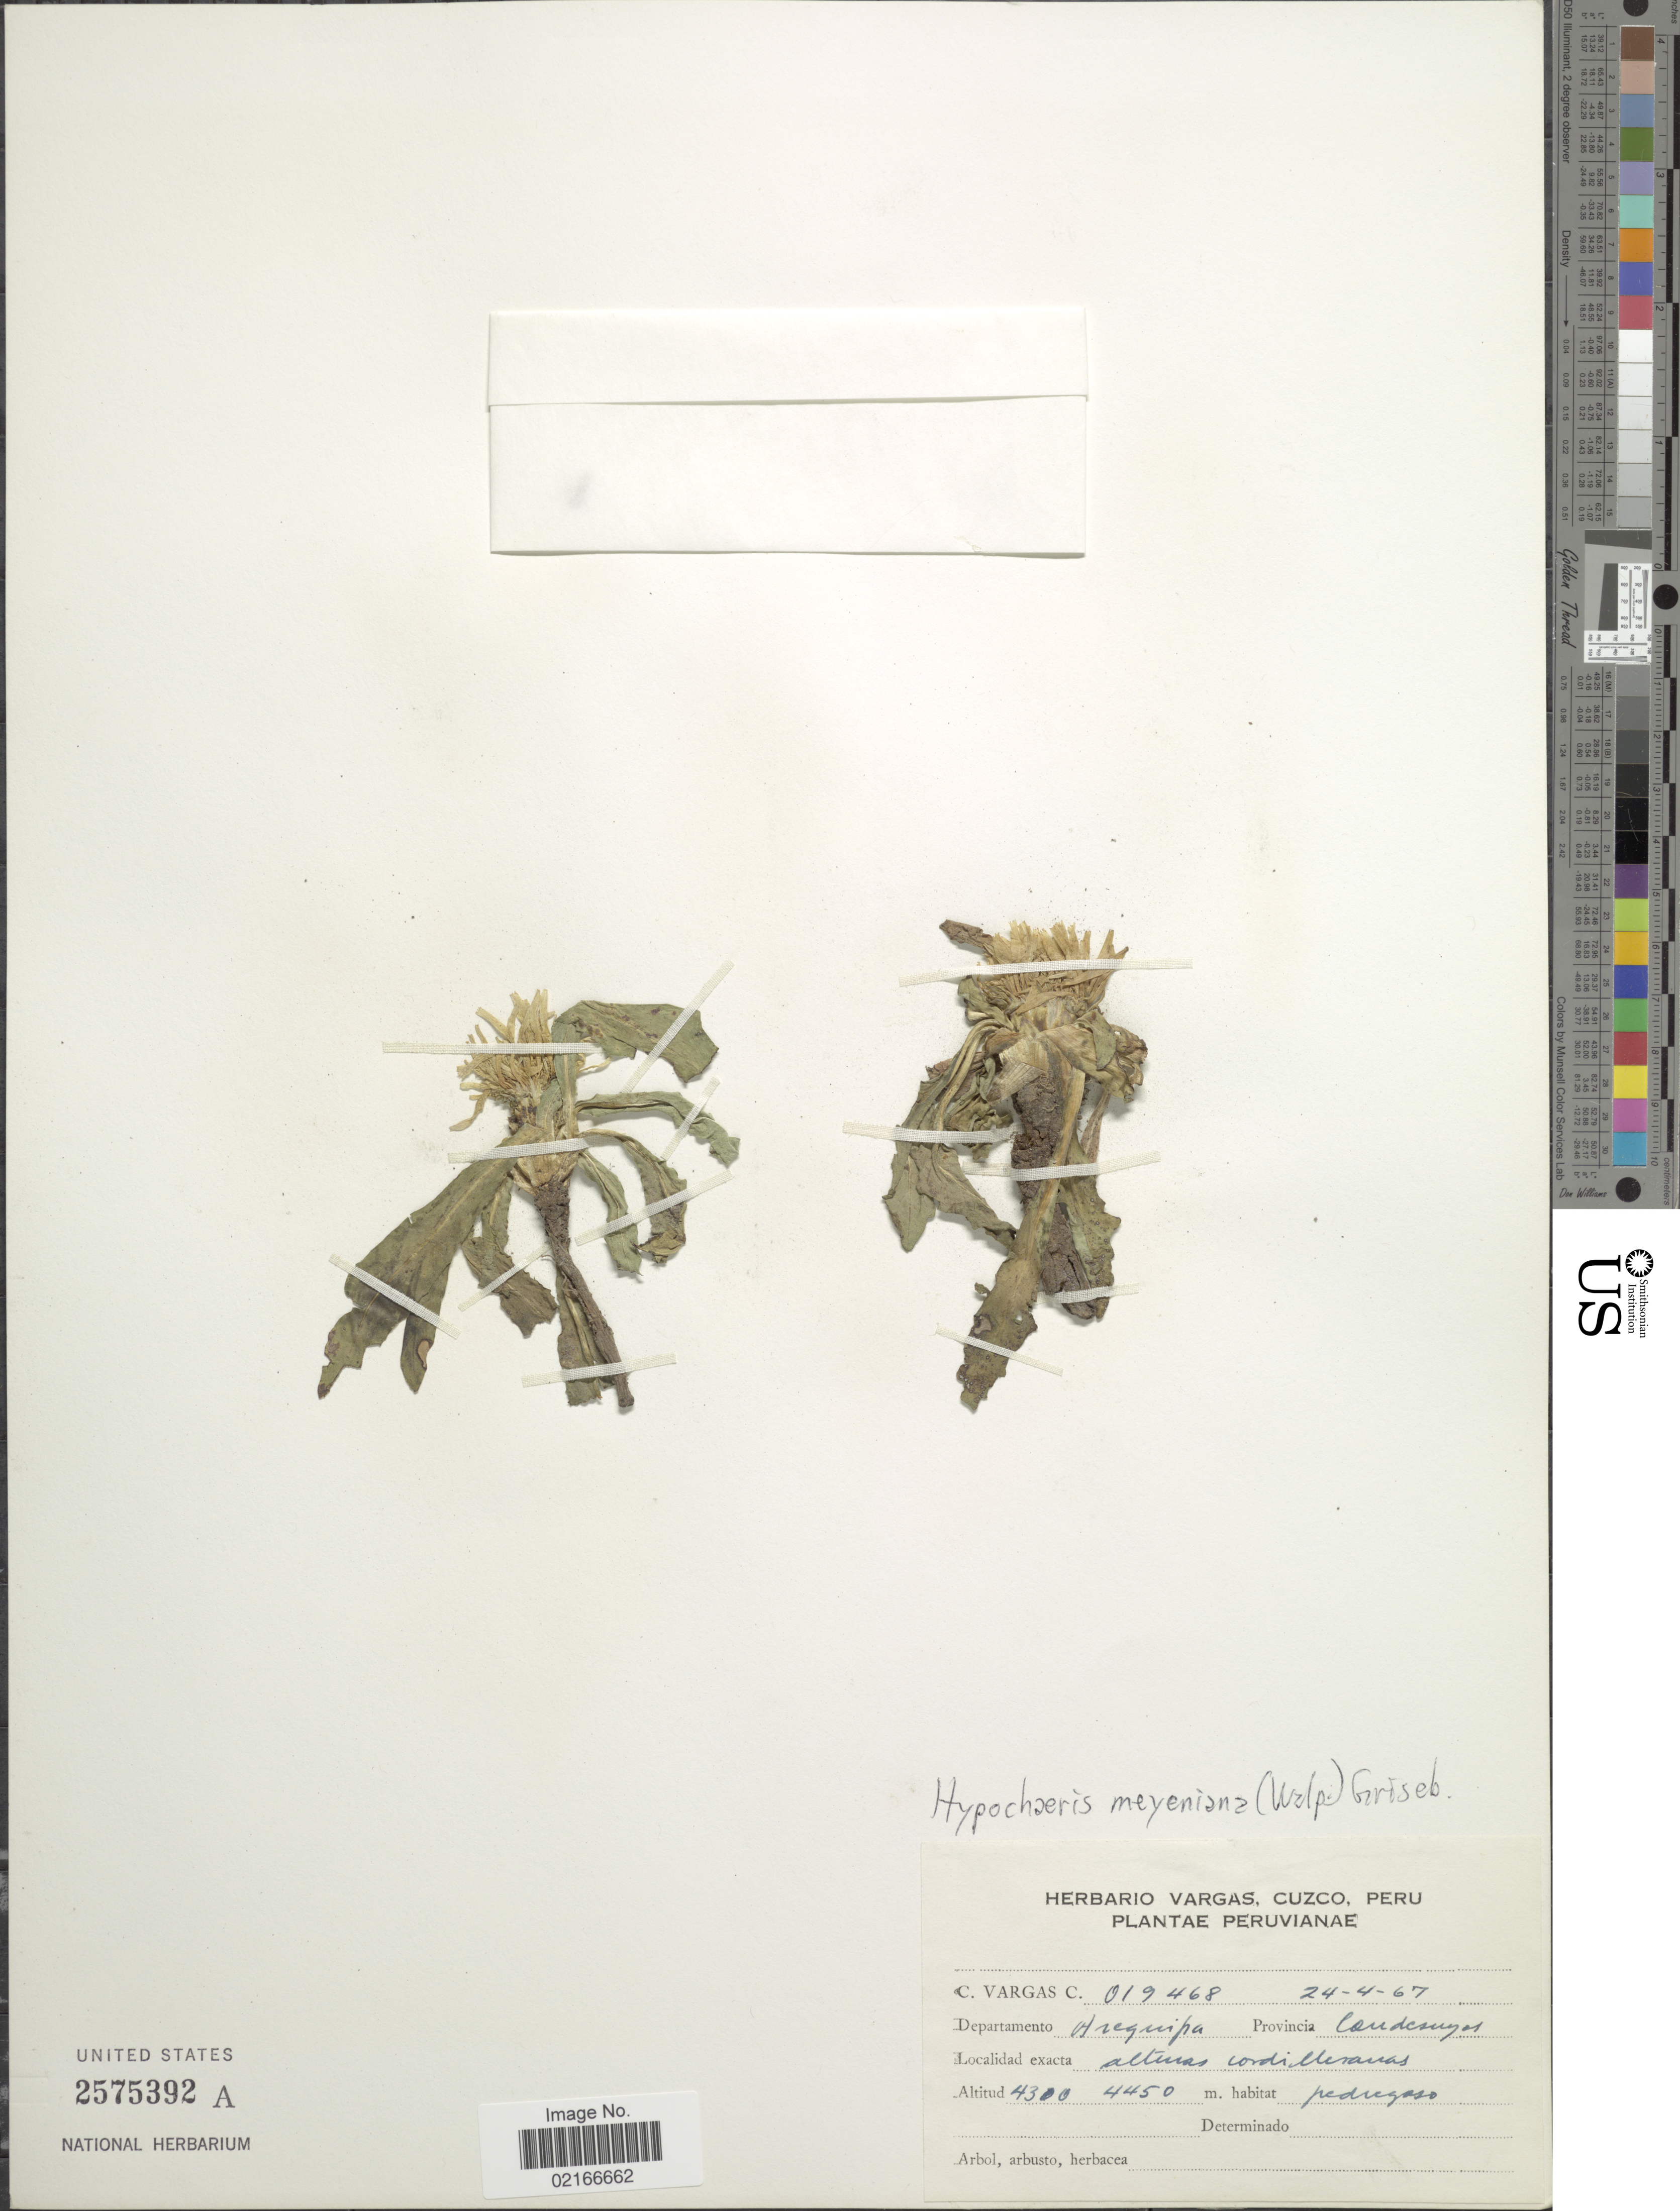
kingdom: Plantae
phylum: Tracheophyta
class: Magnoliopsida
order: Asterales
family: Asteraceae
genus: Hypochaeris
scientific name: Hypochaeris meyeniana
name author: (Walp.) Benth. & Hook. f. ex Griseb.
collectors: C. Vargas Calderón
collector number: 019468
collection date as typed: Transcribed d/m/y: 24/4/67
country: Peru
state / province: Arequipa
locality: Provincia Condesuyos. alturas cordilleranas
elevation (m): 4450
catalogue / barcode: US 2575392A